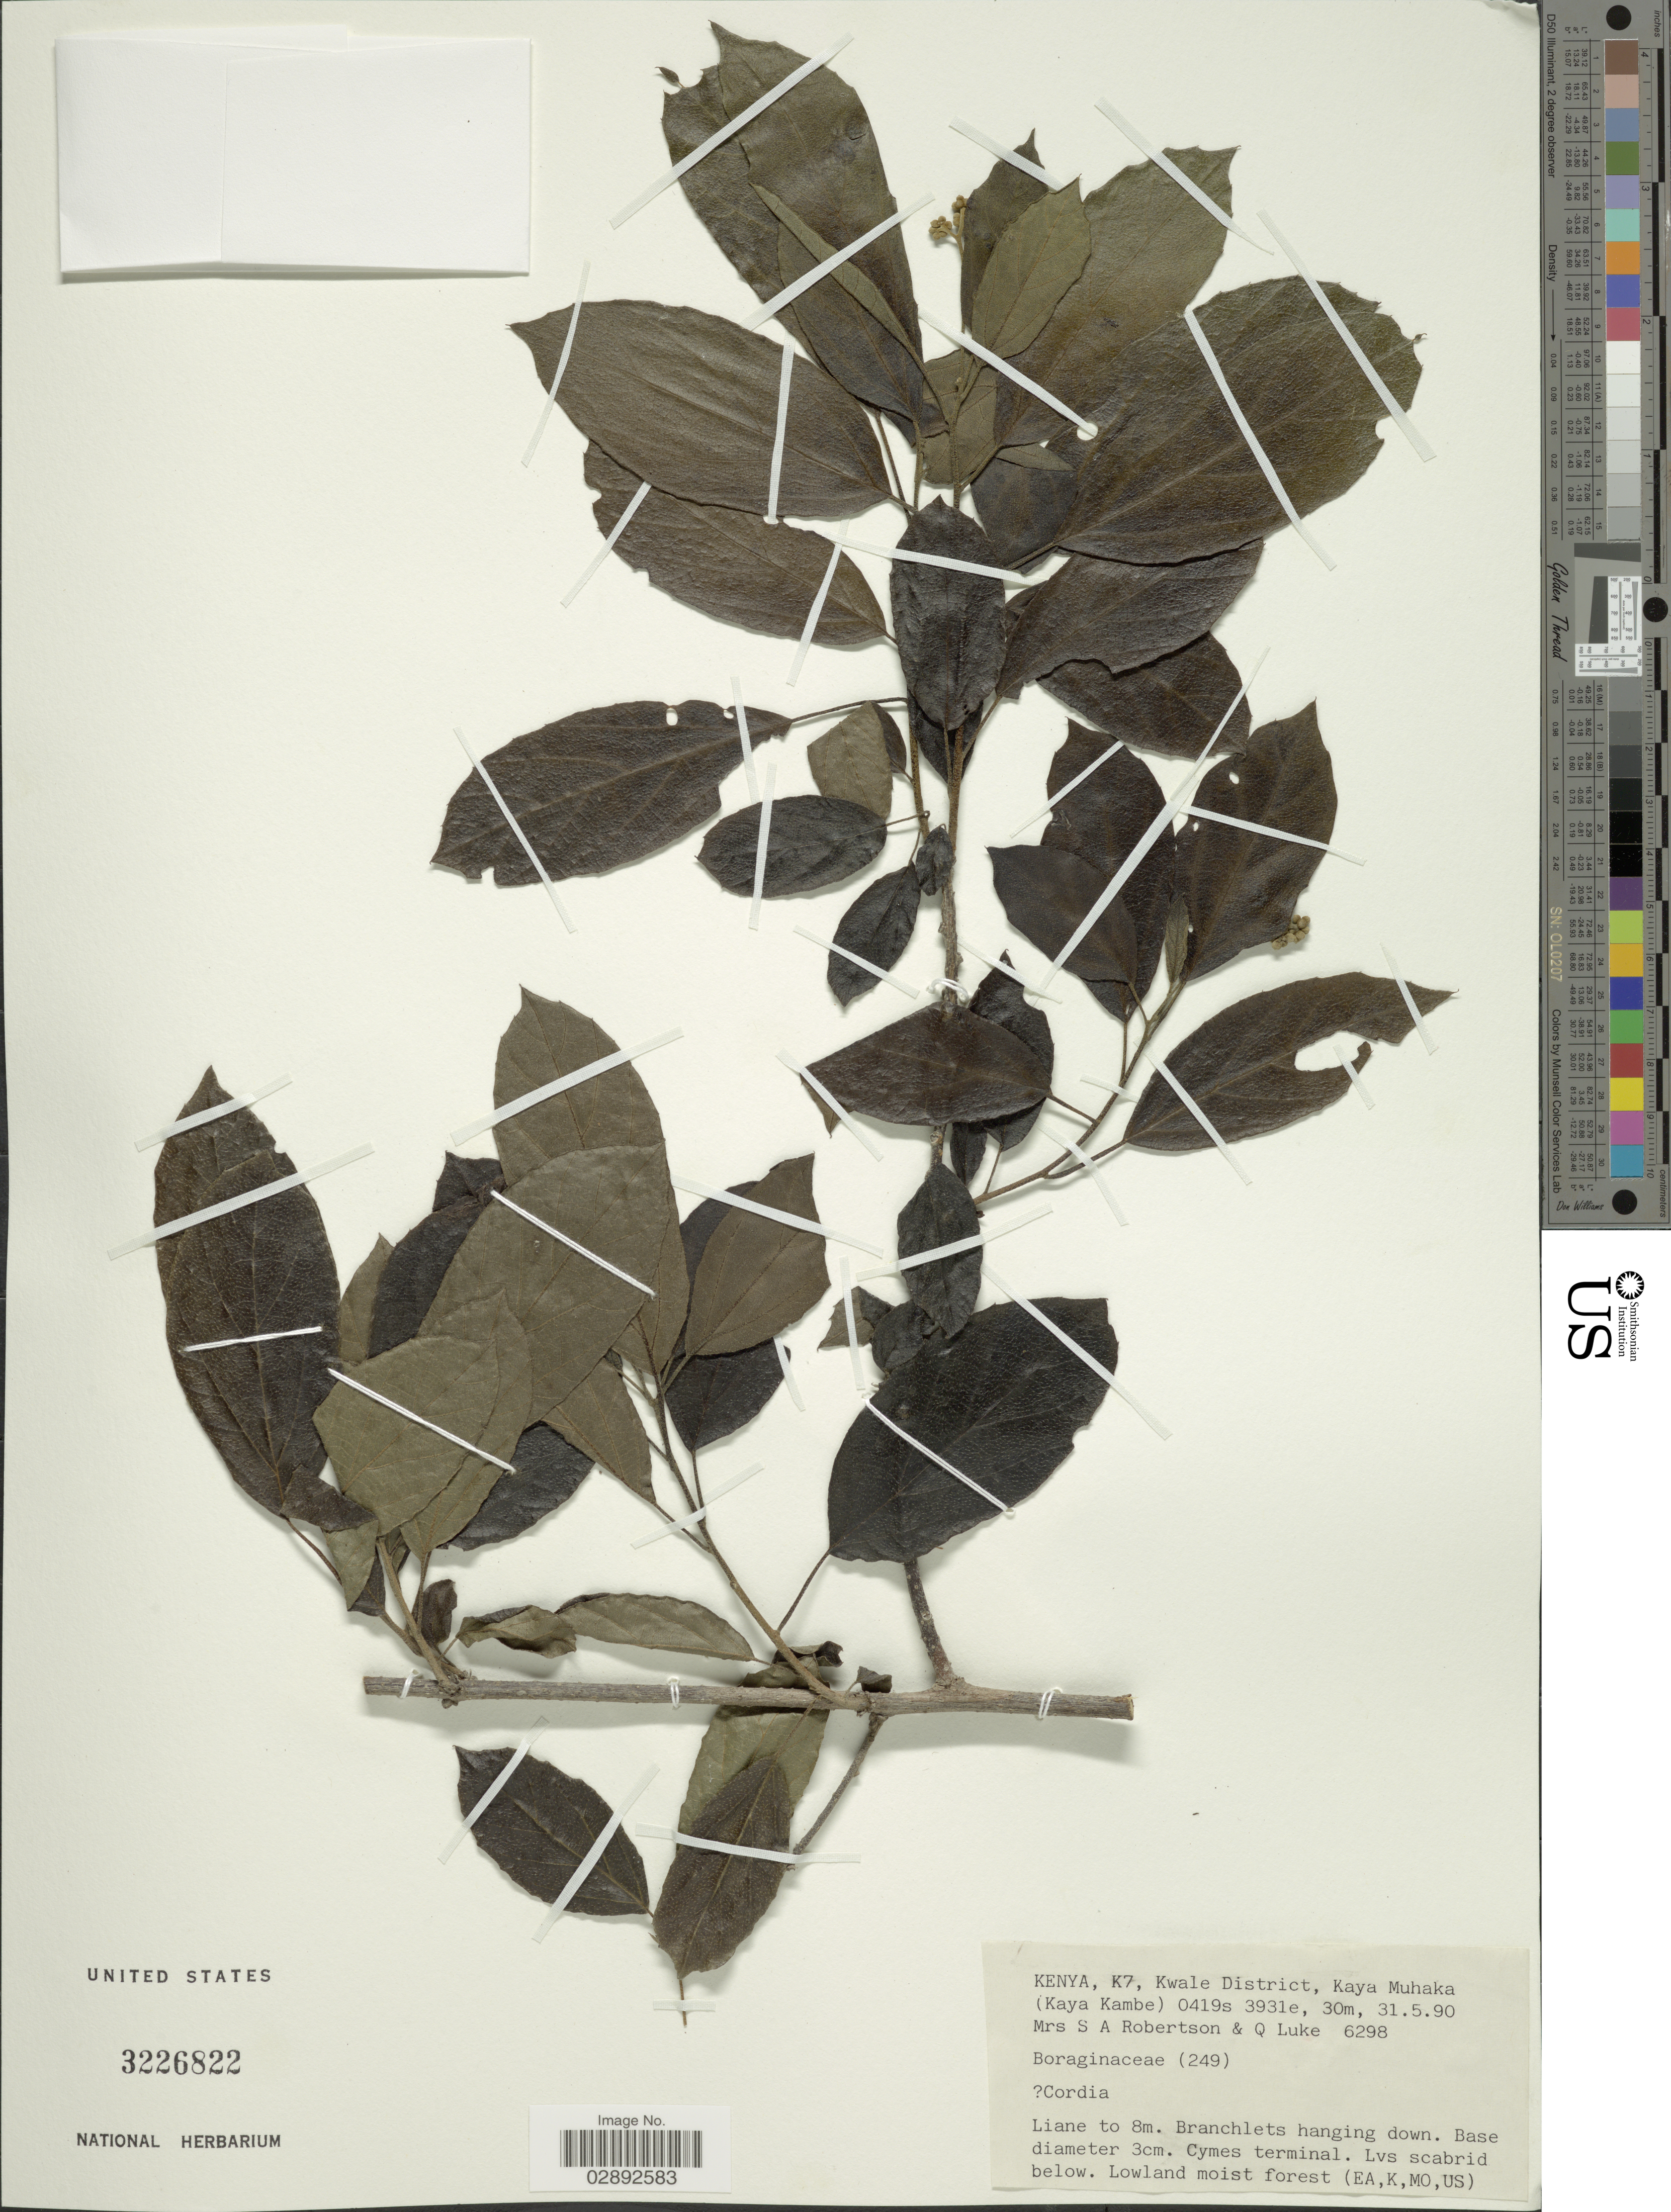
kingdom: Plantae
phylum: Tracheophyta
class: Magnoliopsida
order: Boraginales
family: Cordiaceae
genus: Cordia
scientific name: Cordia sp.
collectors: S. Robertson & Q. Luke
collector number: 6298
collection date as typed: Transcribed d/m/y: 31/5/90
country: Kenya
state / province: Kwale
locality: K7, Kwale District, Kaya Muhaka (Kaya Kambe).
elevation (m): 30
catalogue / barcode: US 3226822